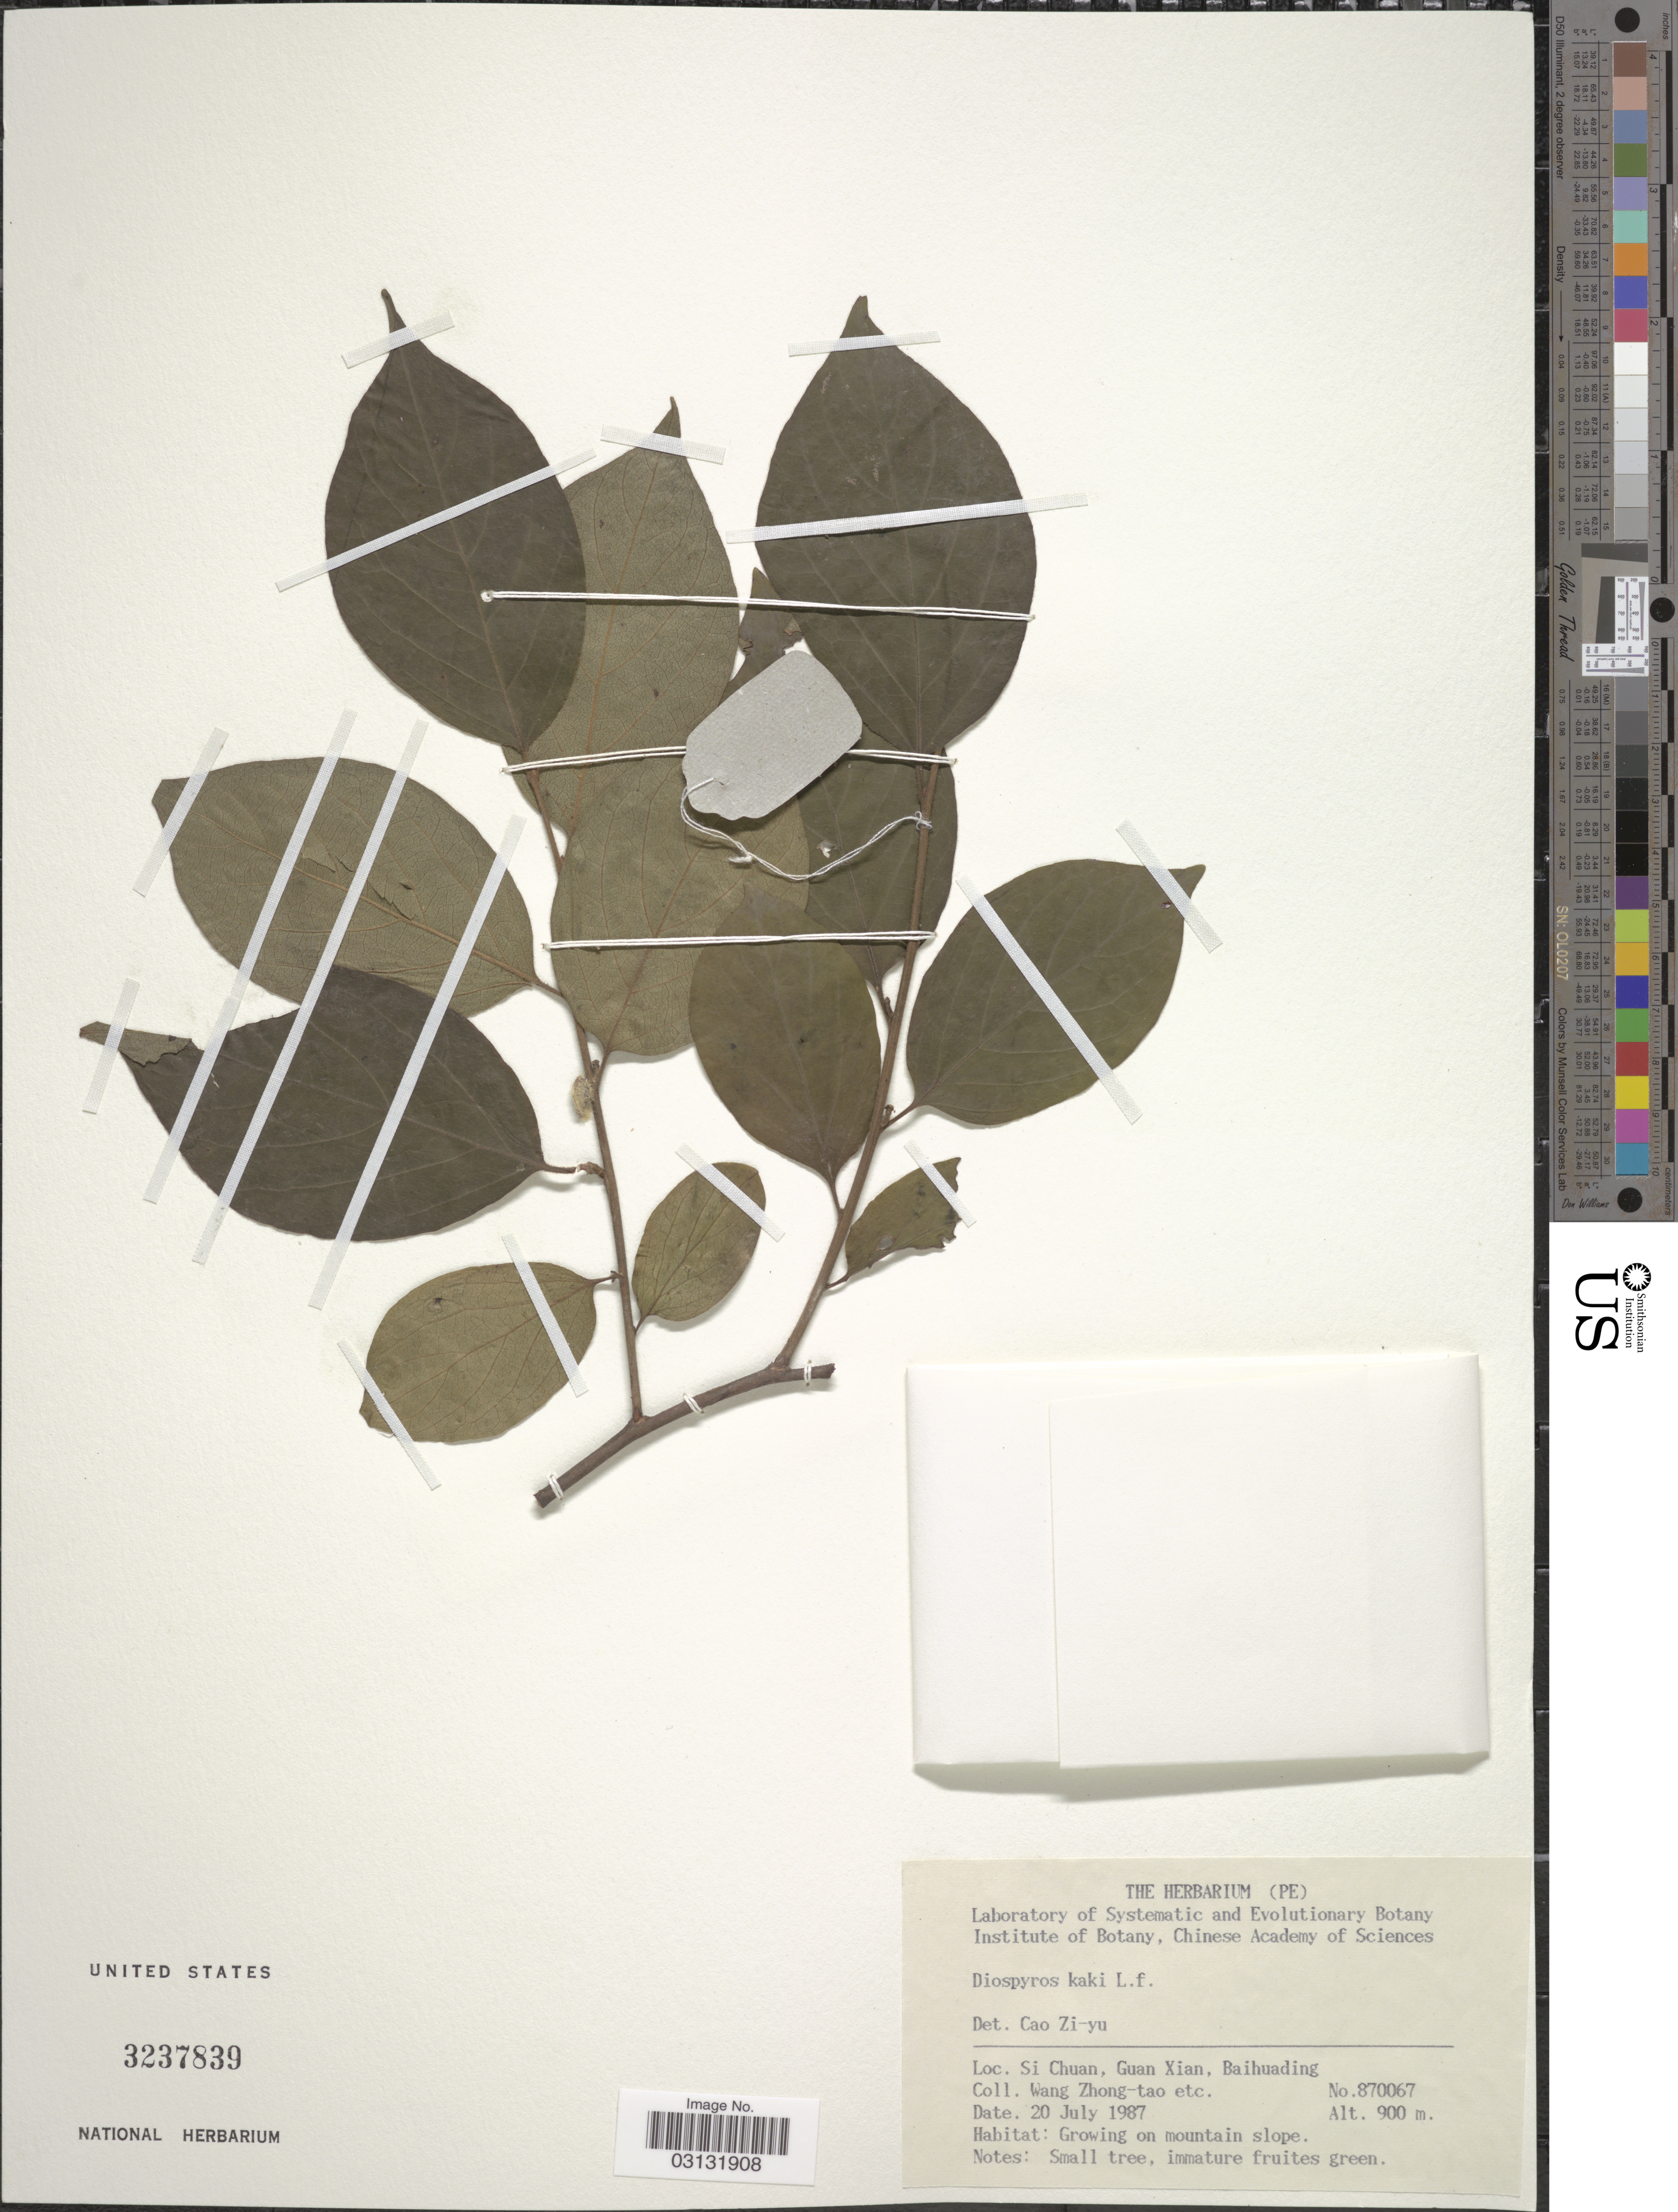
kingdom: Plantae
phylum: Tracheophyta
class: Magnoliopsida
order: Ericales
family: Ebenaceae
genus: Diospyros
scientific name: Diospyros kaki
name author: Thunb.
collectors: W. Zhong-Tao & et al.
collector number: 870067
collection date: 1987-07-20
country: China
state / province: Sichuan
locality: Si Chuan, Guan Xian, Baihuading.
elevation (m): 900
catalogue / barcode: US 3237839